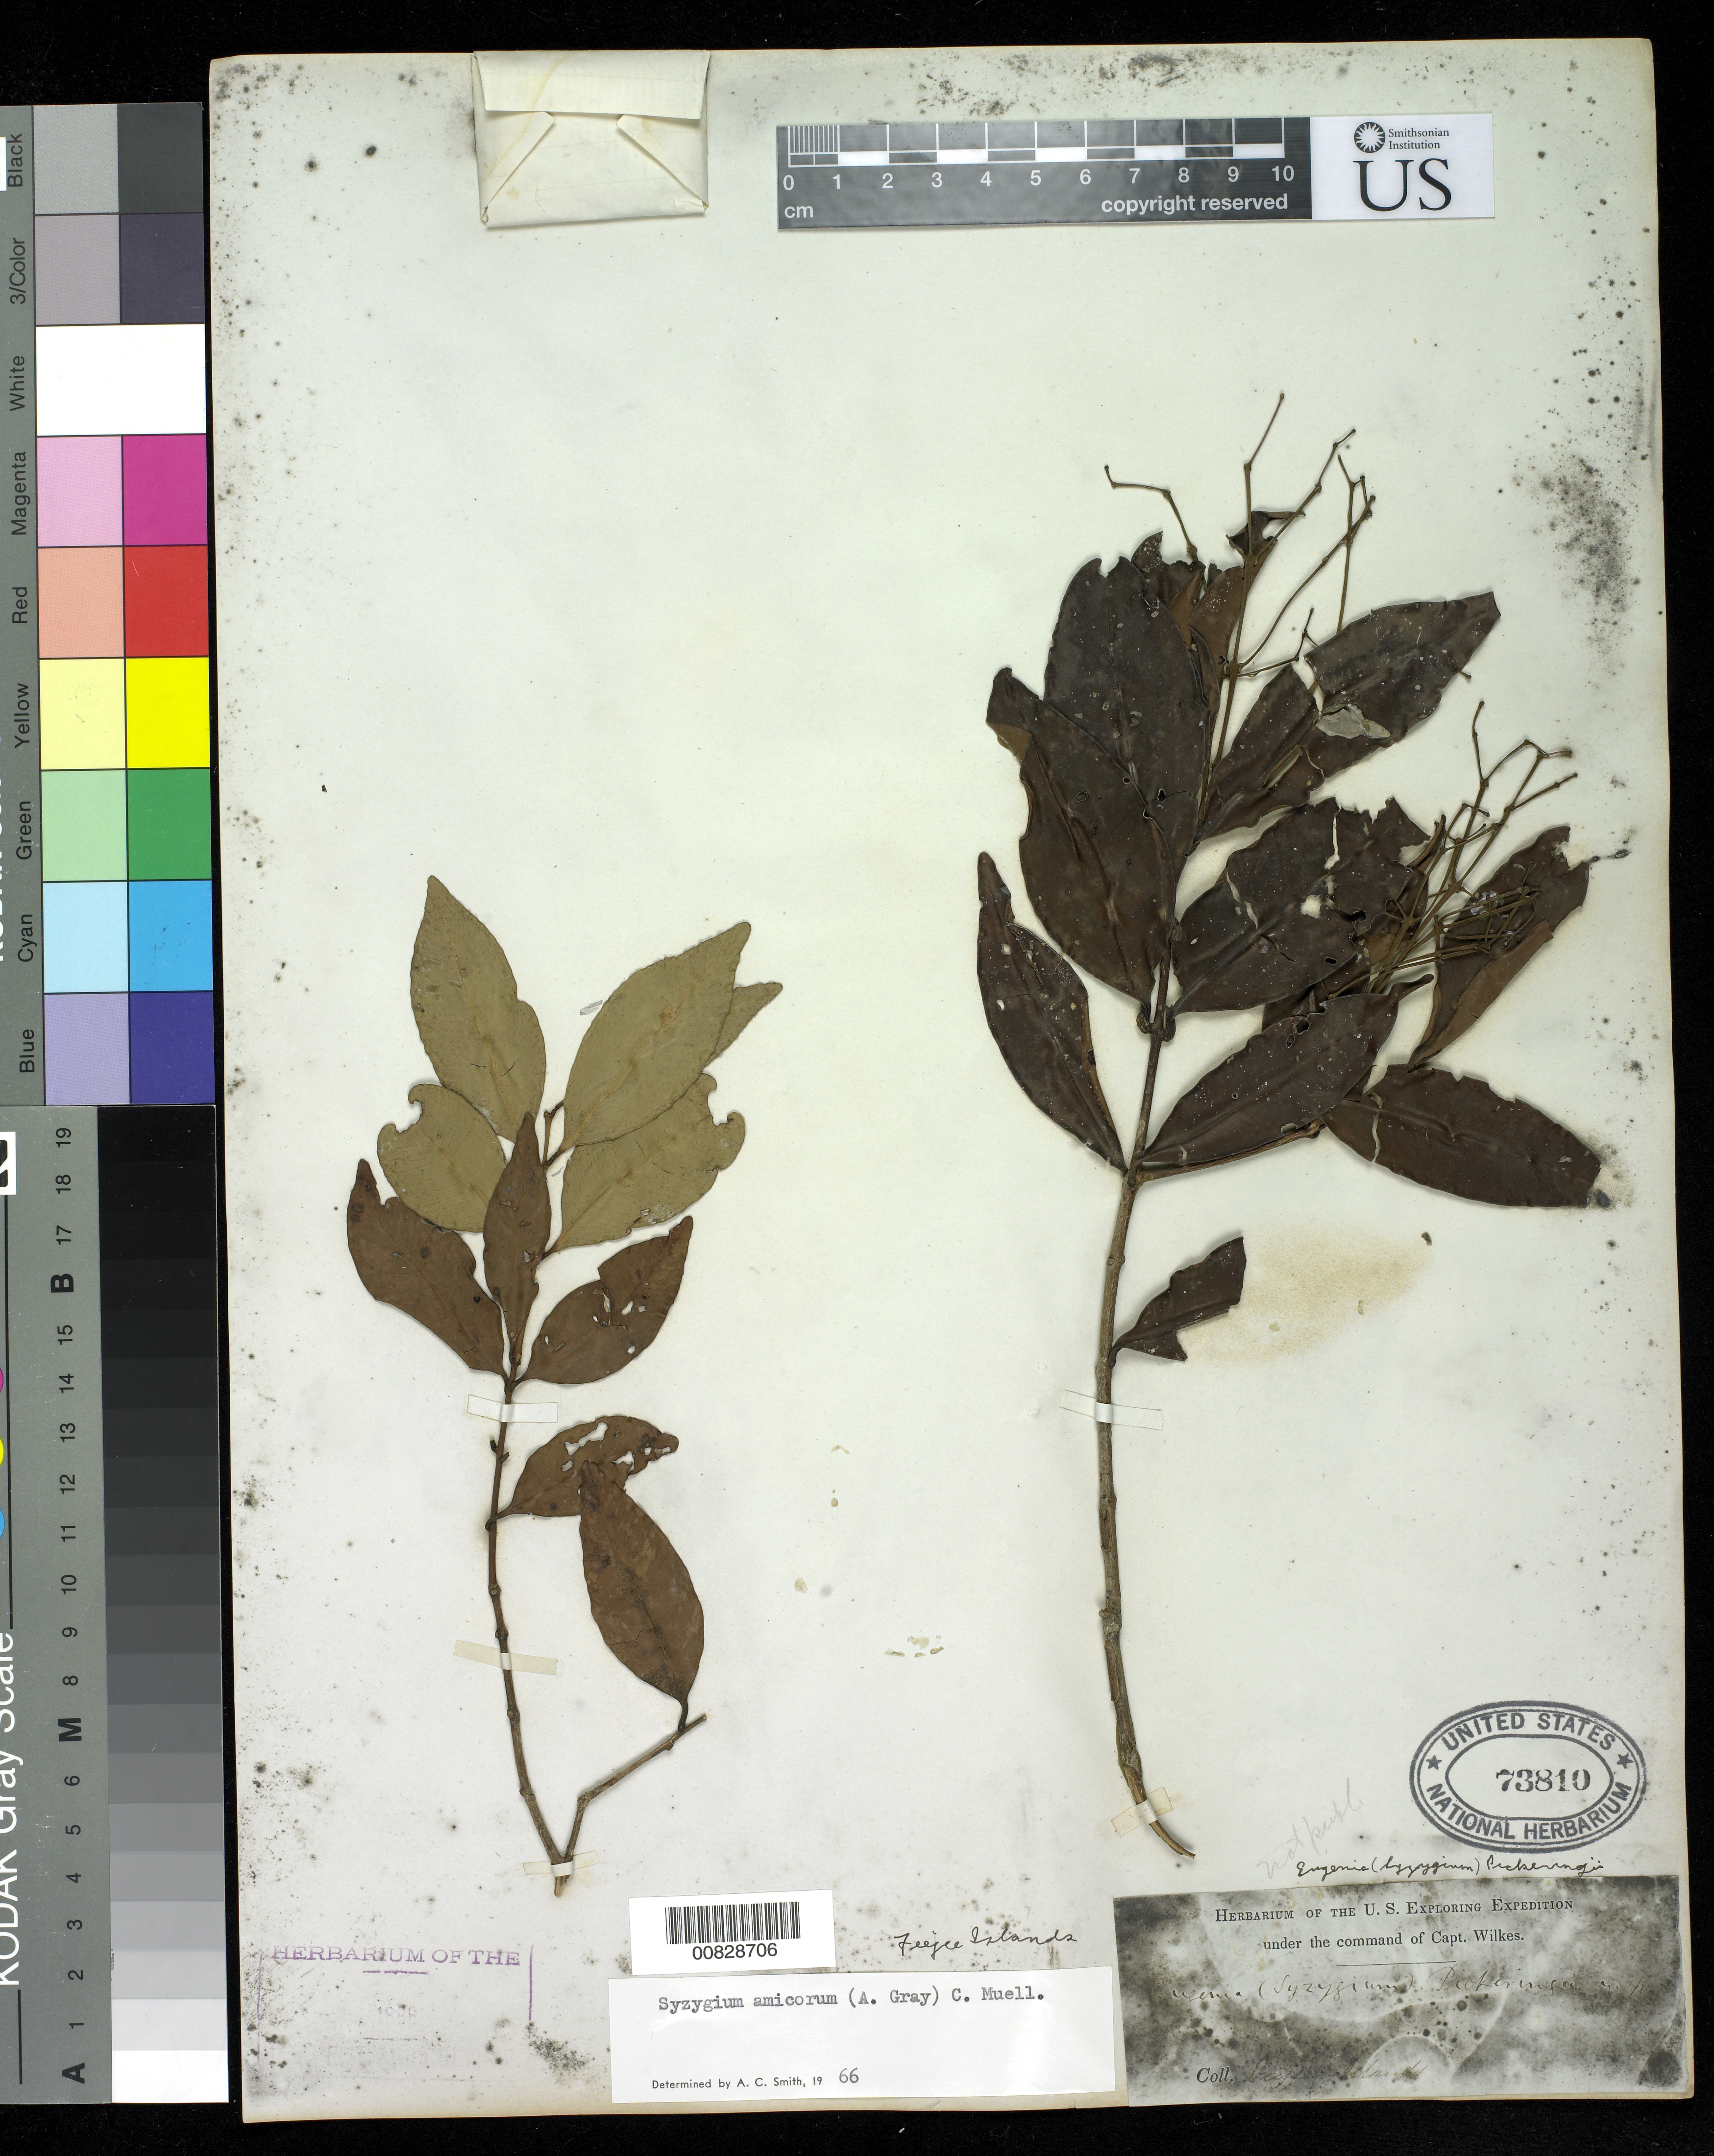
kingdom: Plantae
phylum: Tracheophyta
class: Magnoliopsida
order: Myrtales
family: Myrtaceae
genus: Syzygium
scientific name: Syzygium amicorum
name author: (A. Gray) K. Müller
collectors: Wilkes Explor. Exped.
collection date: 1838/1842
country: Fiji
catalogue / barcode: US 73810